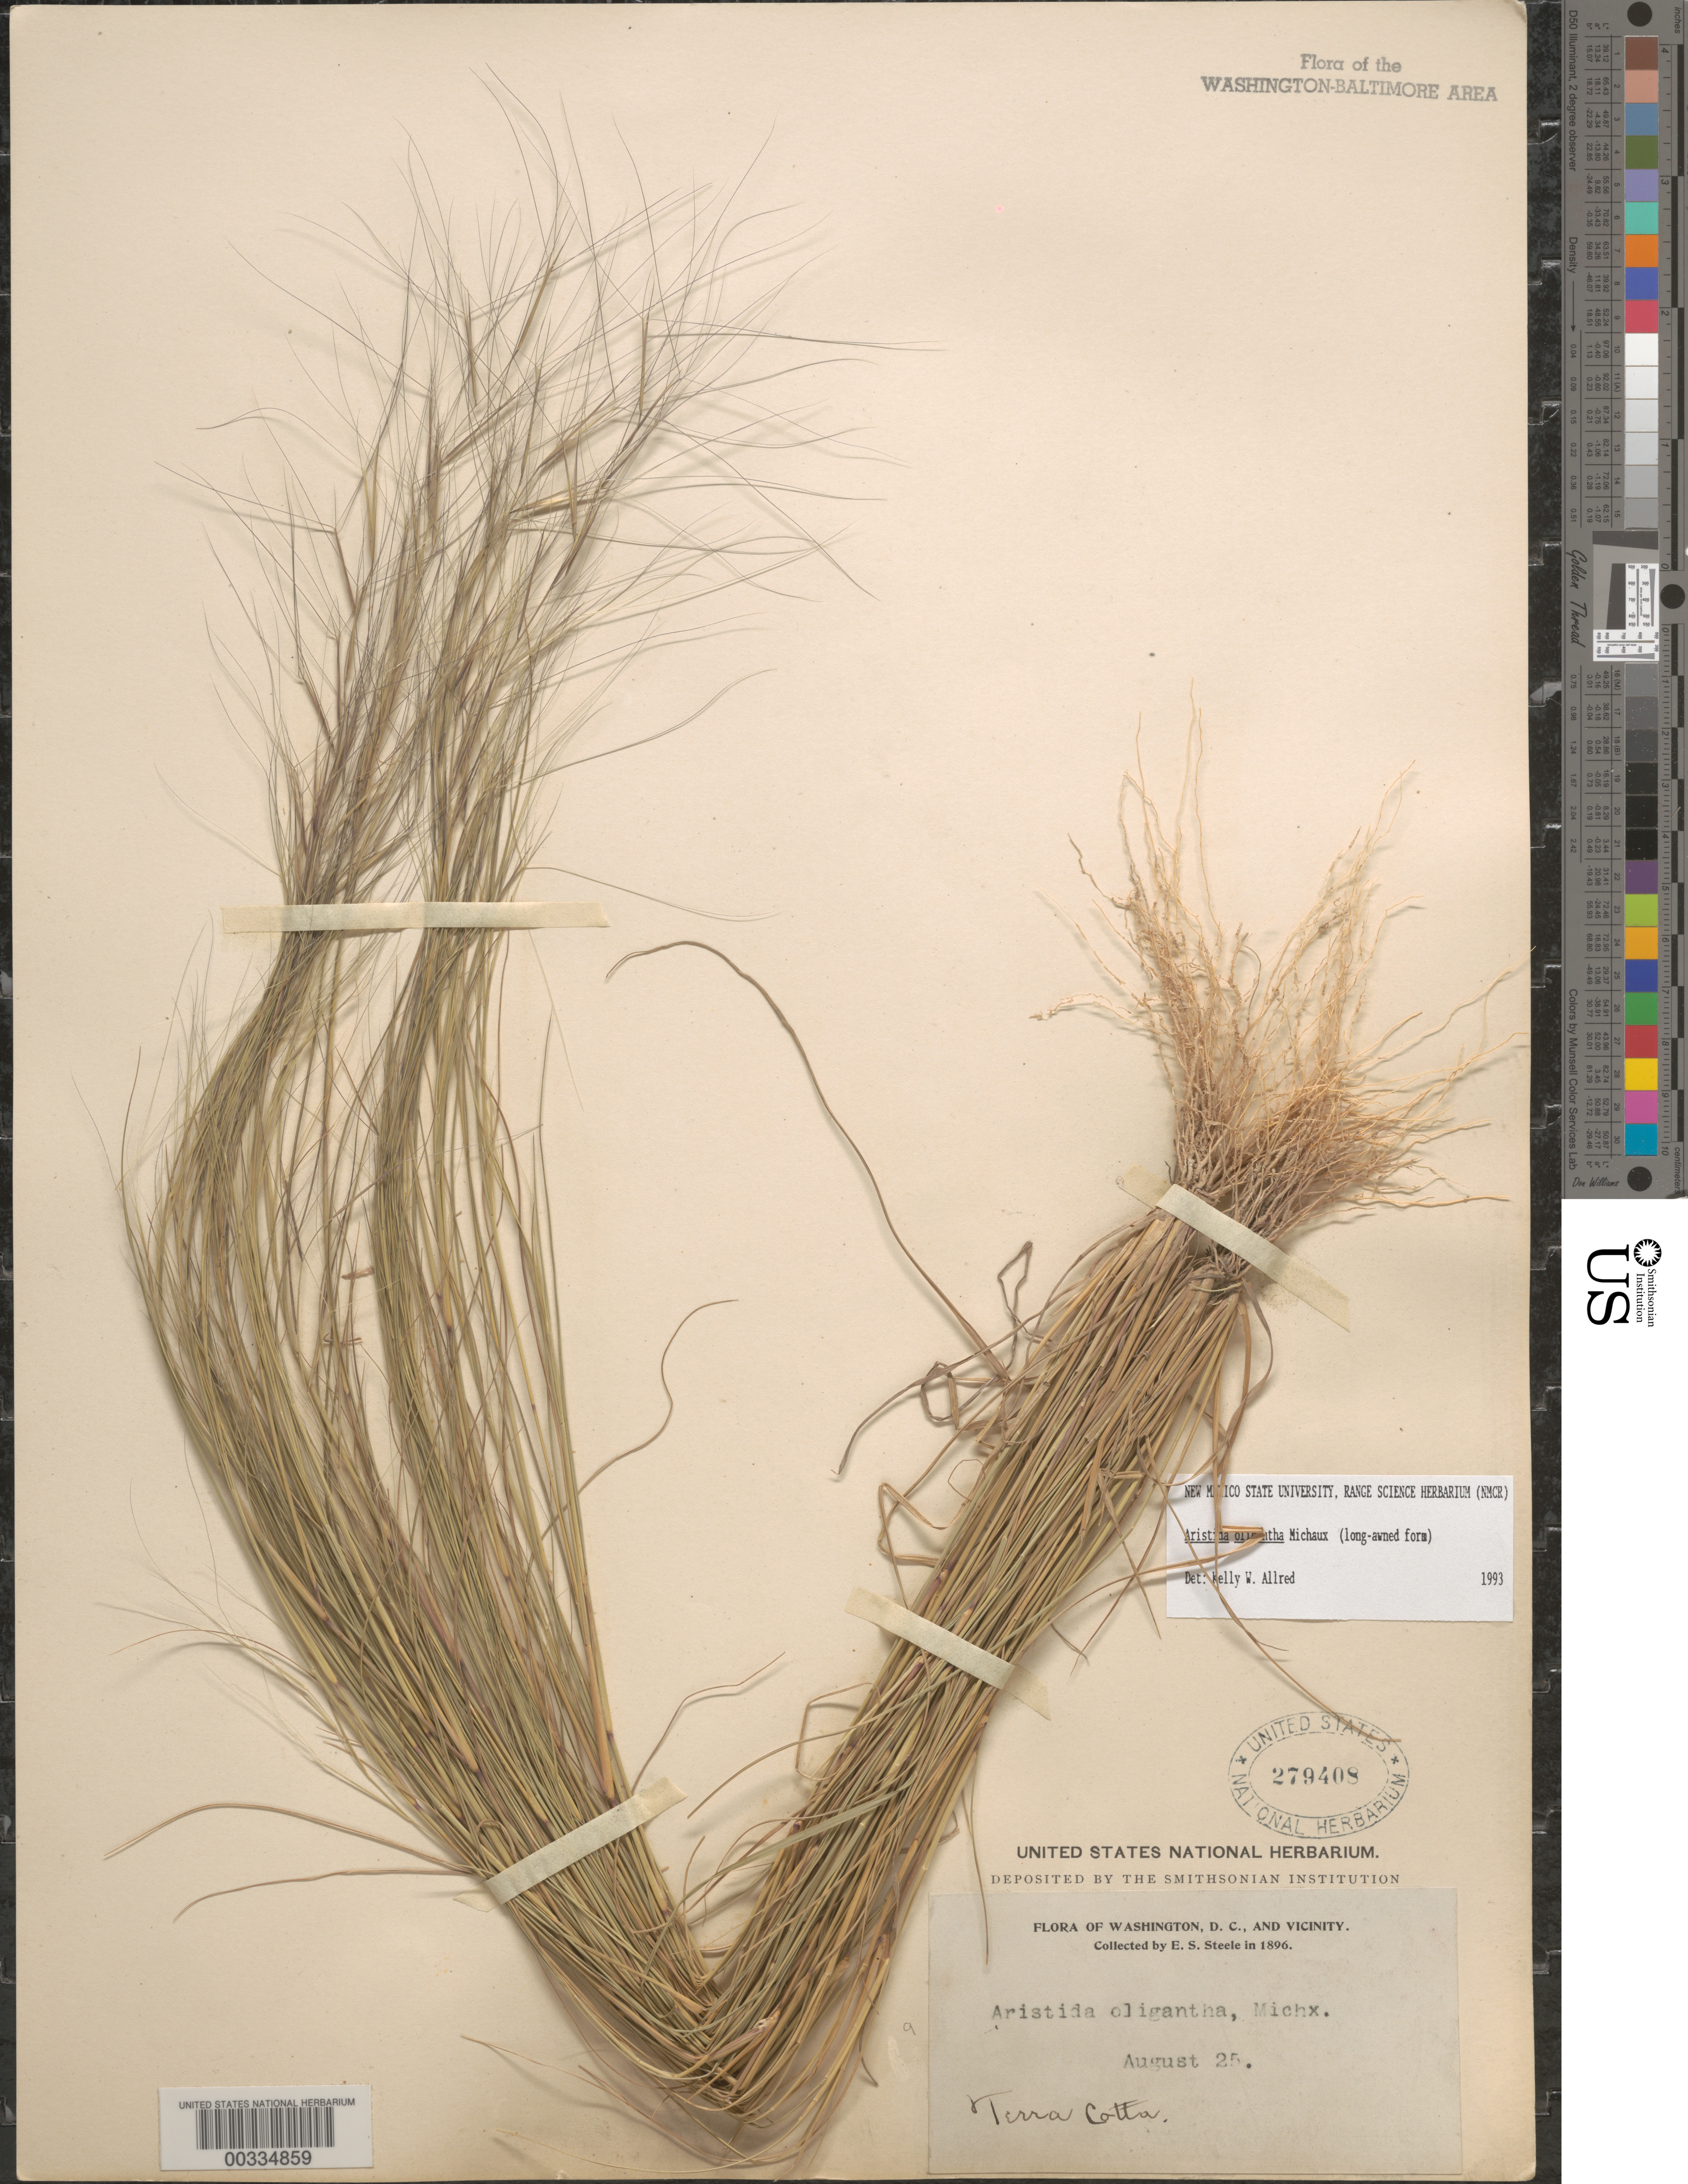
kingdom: Plantae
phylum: Tracheophyta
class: Liliopsida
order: Poales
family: Poaceae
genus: Aristida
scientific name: Aristida oligantha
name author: Michx.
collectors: E. Steele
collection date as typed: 25 Aug 1896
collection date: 1896-08-25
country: United States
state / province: District of Columbia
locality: Terra Cotta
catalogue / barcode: US 279408